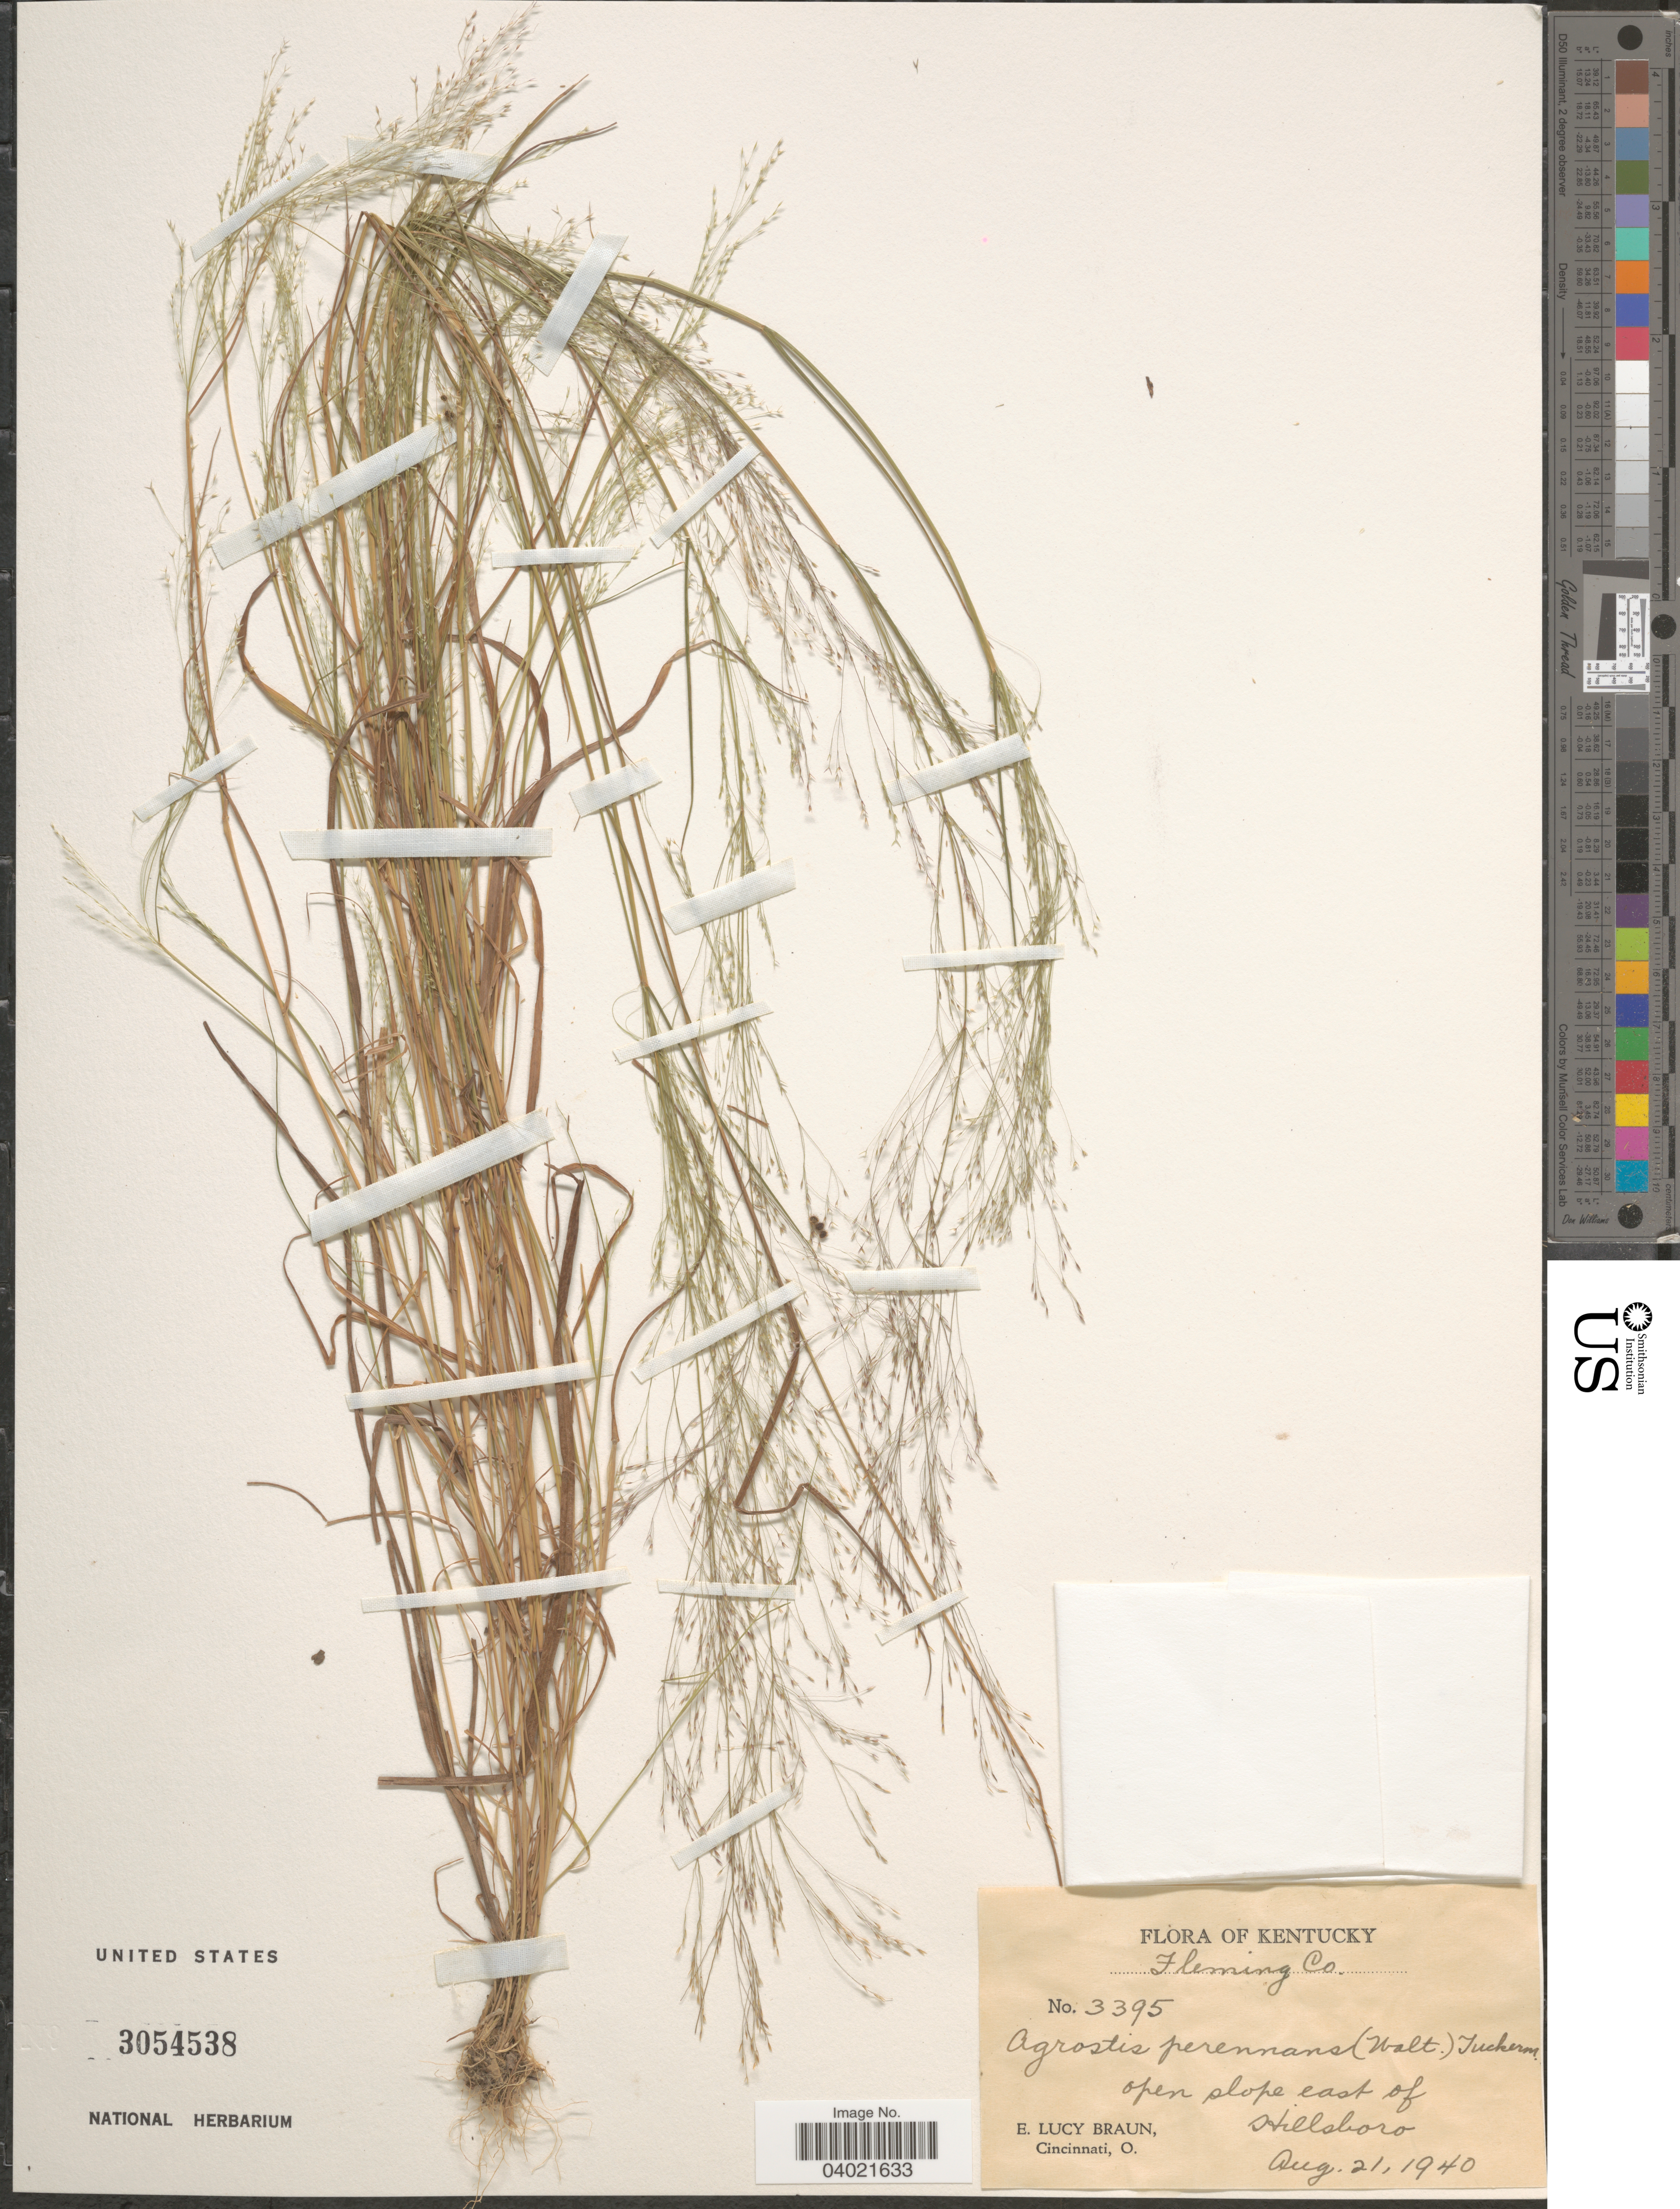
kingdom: Plantae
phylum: Tracheophyta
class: Liliopsida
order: Poales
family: Poaceae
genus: Agrostis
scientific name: Agrostis perennans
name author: (Walter) Tuck.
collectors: E. L. Braun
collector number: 3395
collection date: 1940-08-21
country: United States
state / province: Kentucky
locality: Fleming Co. Open slope east of Hillsboro.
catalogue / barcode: US 3054538